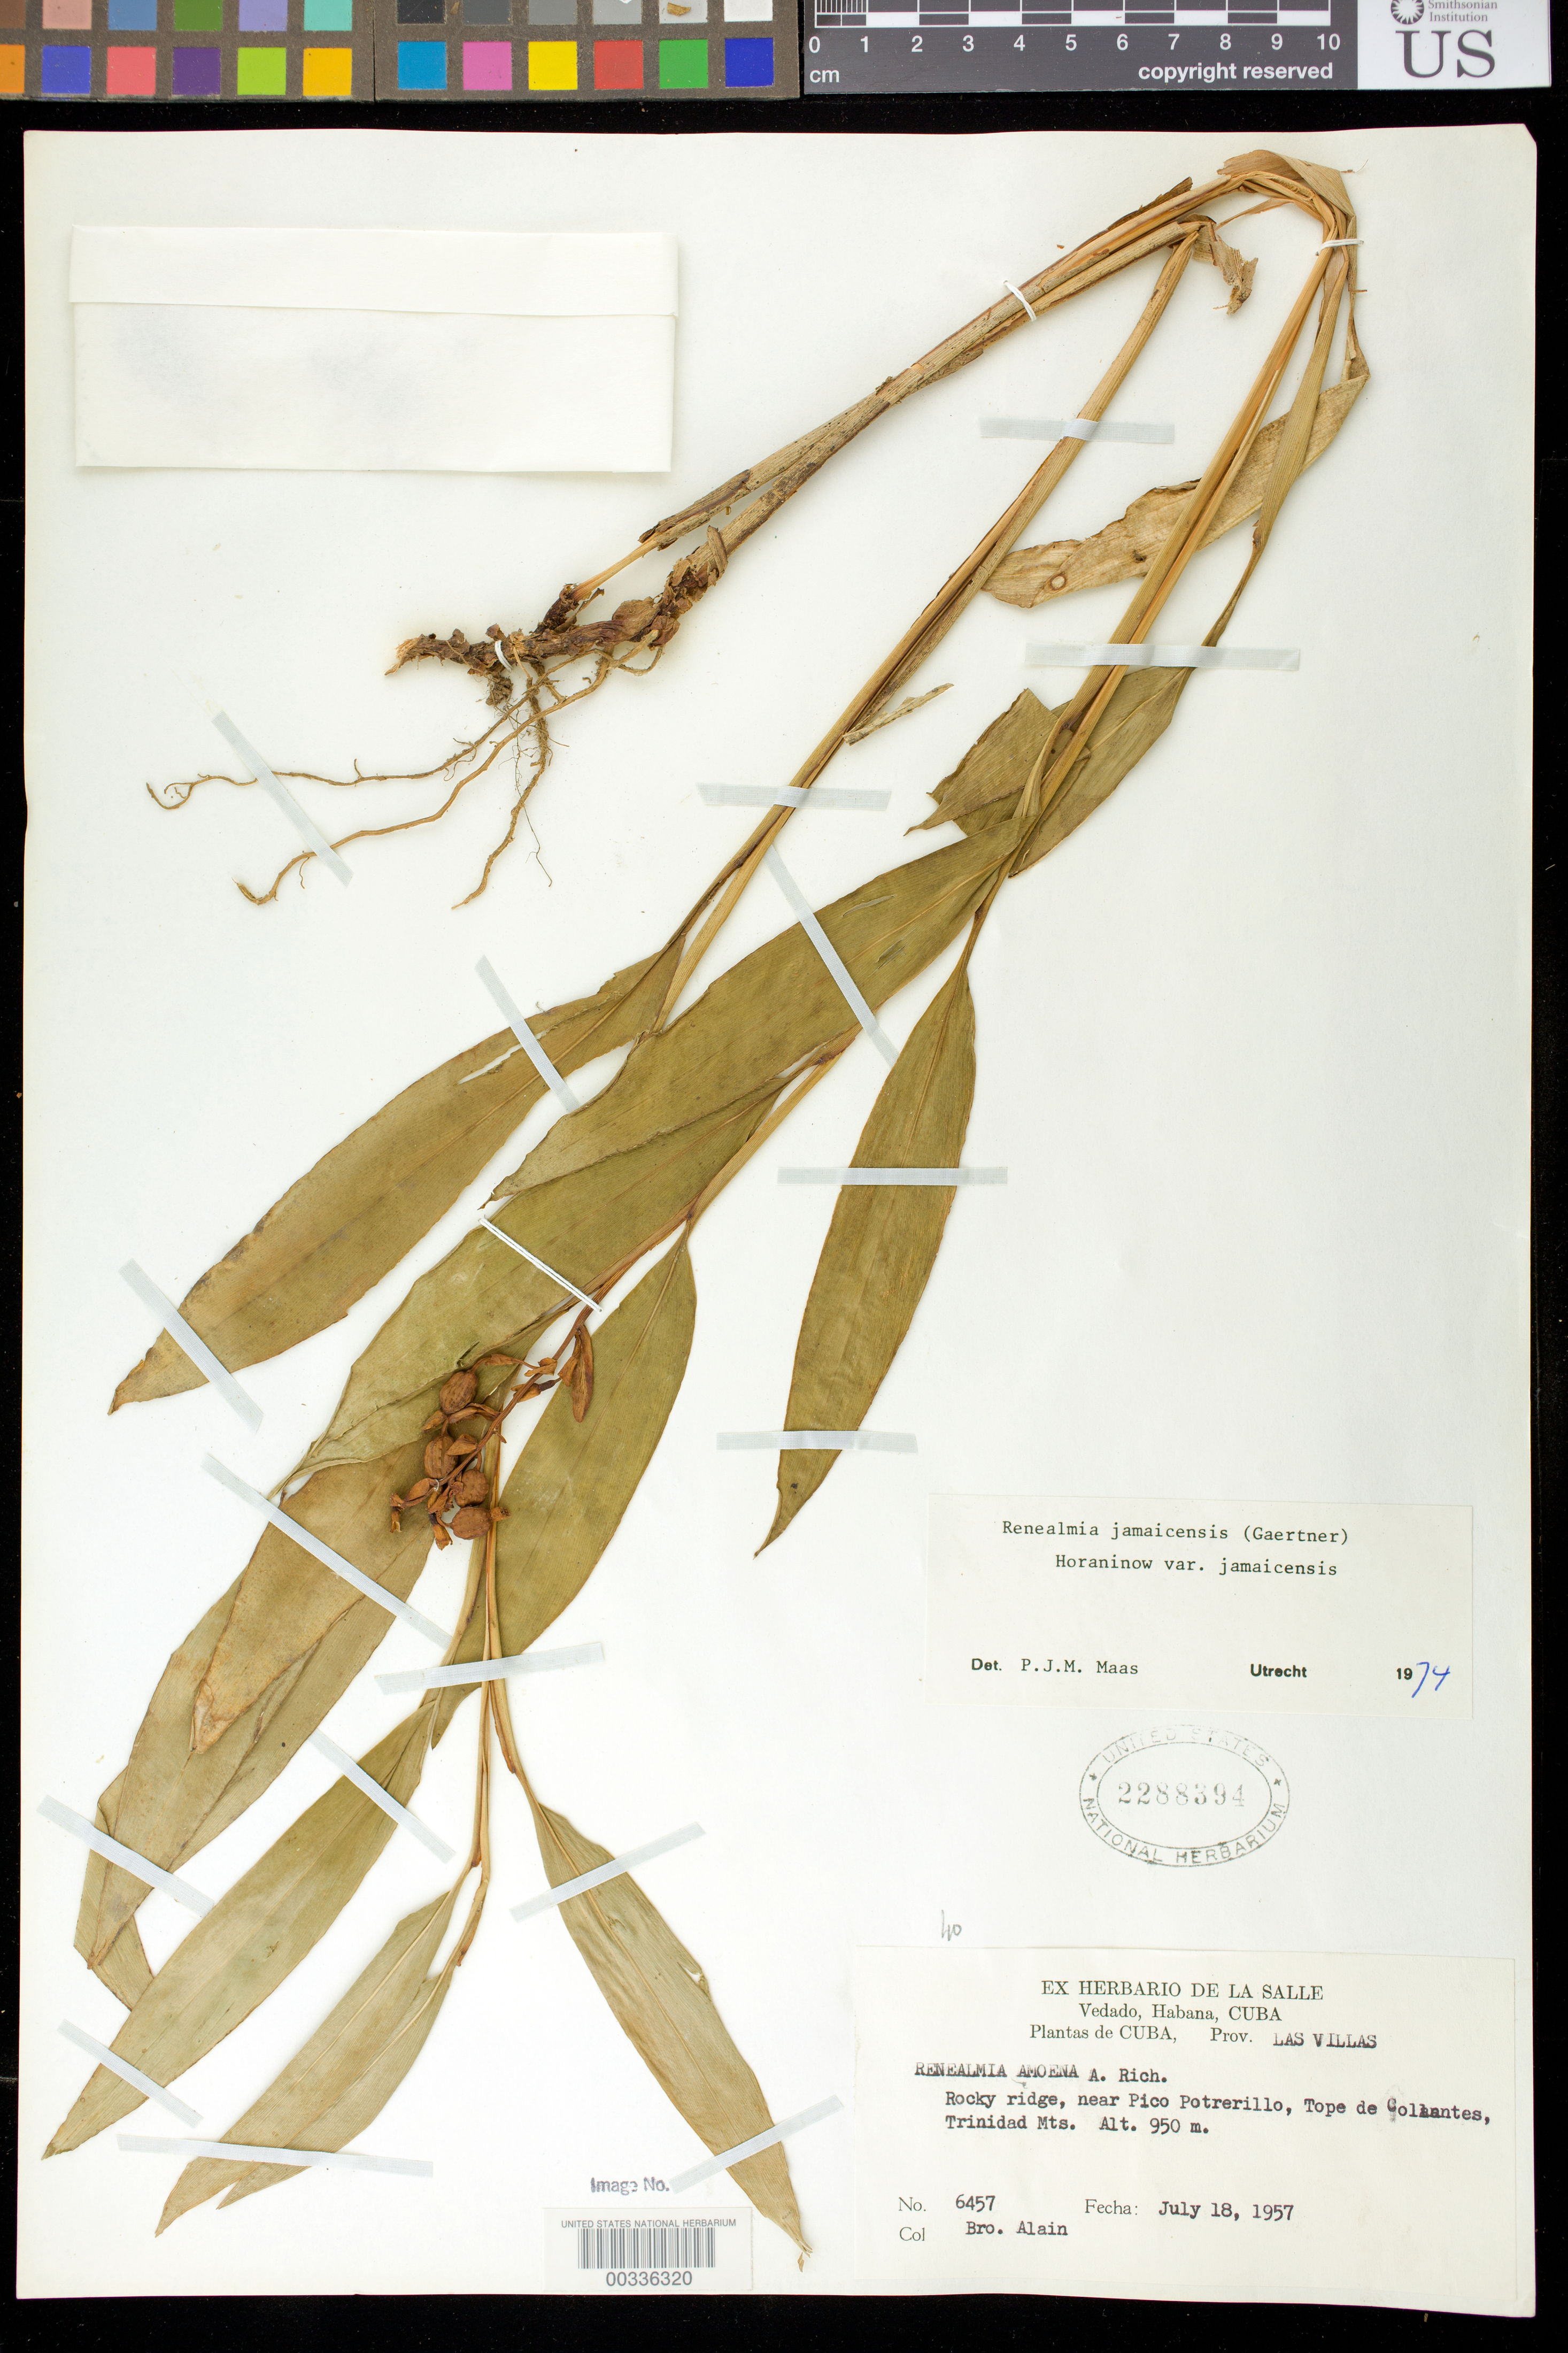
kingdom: Plantae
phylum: Tracheophyta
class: Liliopsida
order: Zingiberales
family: Zingiberaceae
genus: Renealmia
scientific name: Renealmia jamaicensis var. jamaicensis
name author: (Gaertn.) Horan.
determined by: Maas, Paul J. M.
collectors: A. H. Liogier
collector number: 6457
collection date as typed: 18 Jul 1957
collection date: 1957-07-18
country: Cuba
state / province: Las Villas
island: Greater Antilles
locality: Near poco potrerillo, tope de collantes, trinidad mts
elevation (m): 950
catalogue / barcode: US 2288394